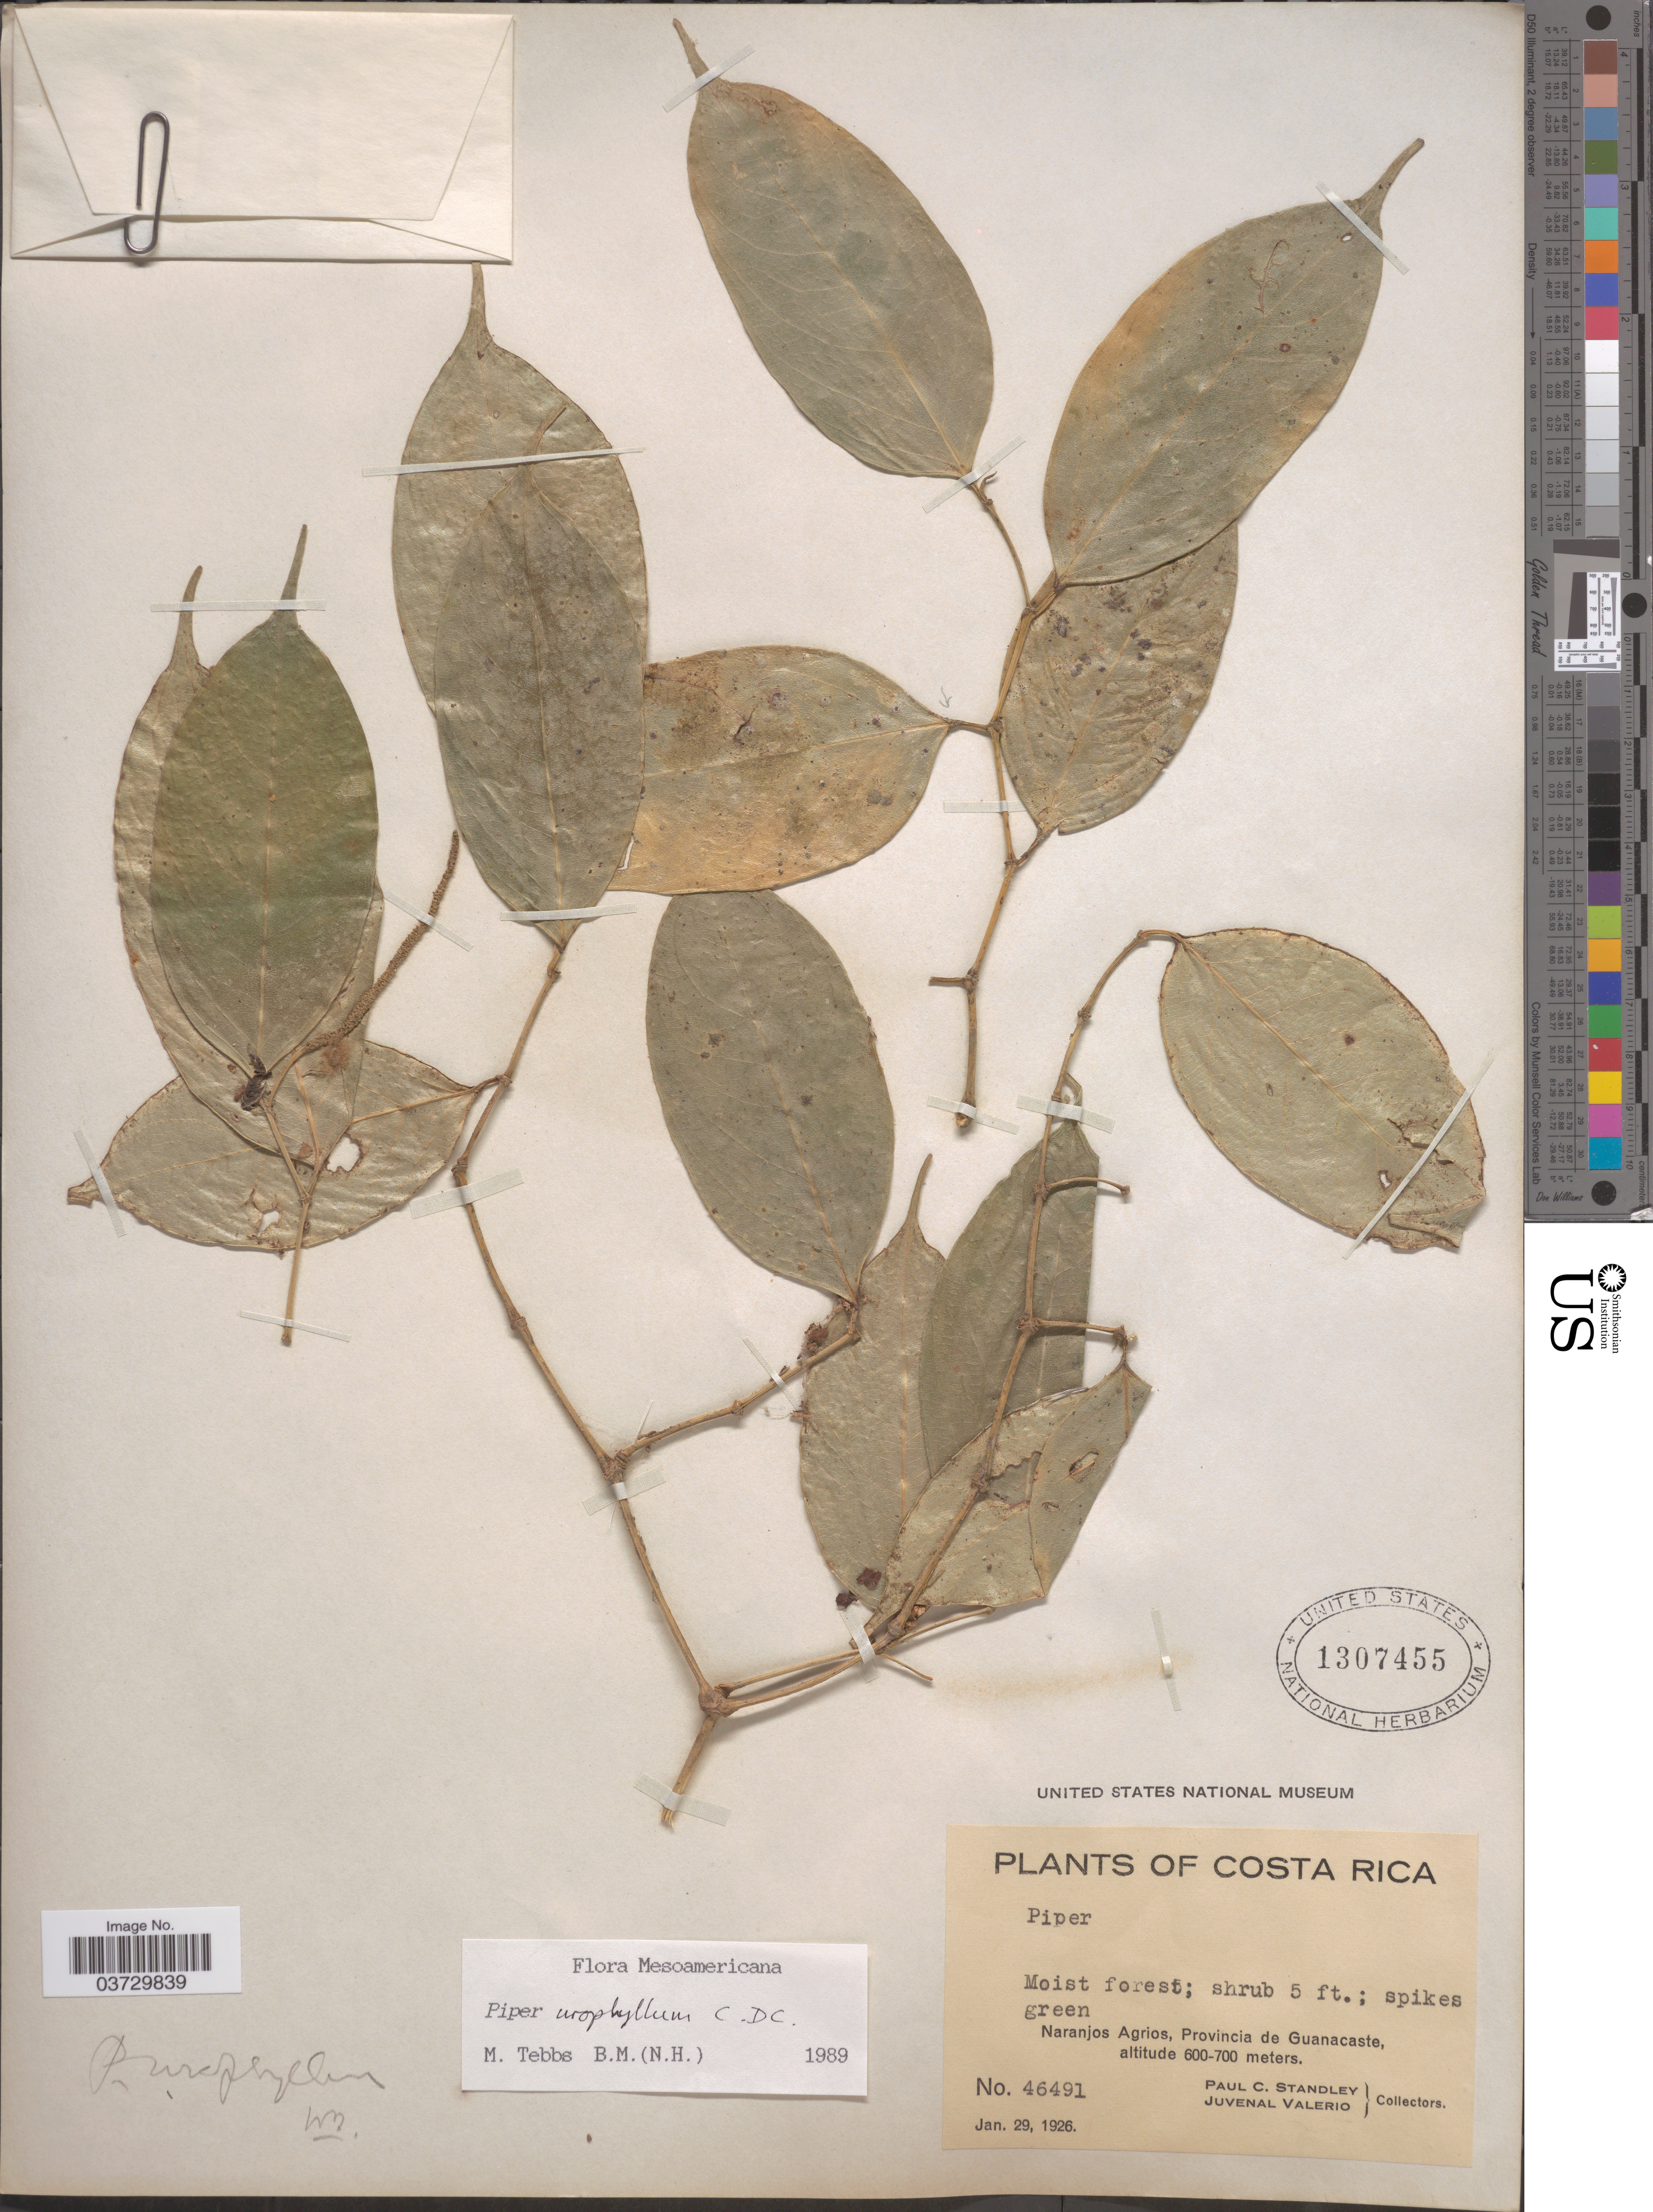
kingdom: Plantae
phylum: Tracheophyta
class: Magnoliopsida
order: Piperales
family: Piperaceae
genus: Piper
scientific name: Piper urophyllum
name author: DC.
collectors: P. C. Standley & J. Valerio R.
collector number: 46491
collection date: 1926-01-29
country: Costa Rica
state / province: Guanacaste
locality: Naranjos Agrios.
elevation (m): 600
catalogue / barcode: US 1307455